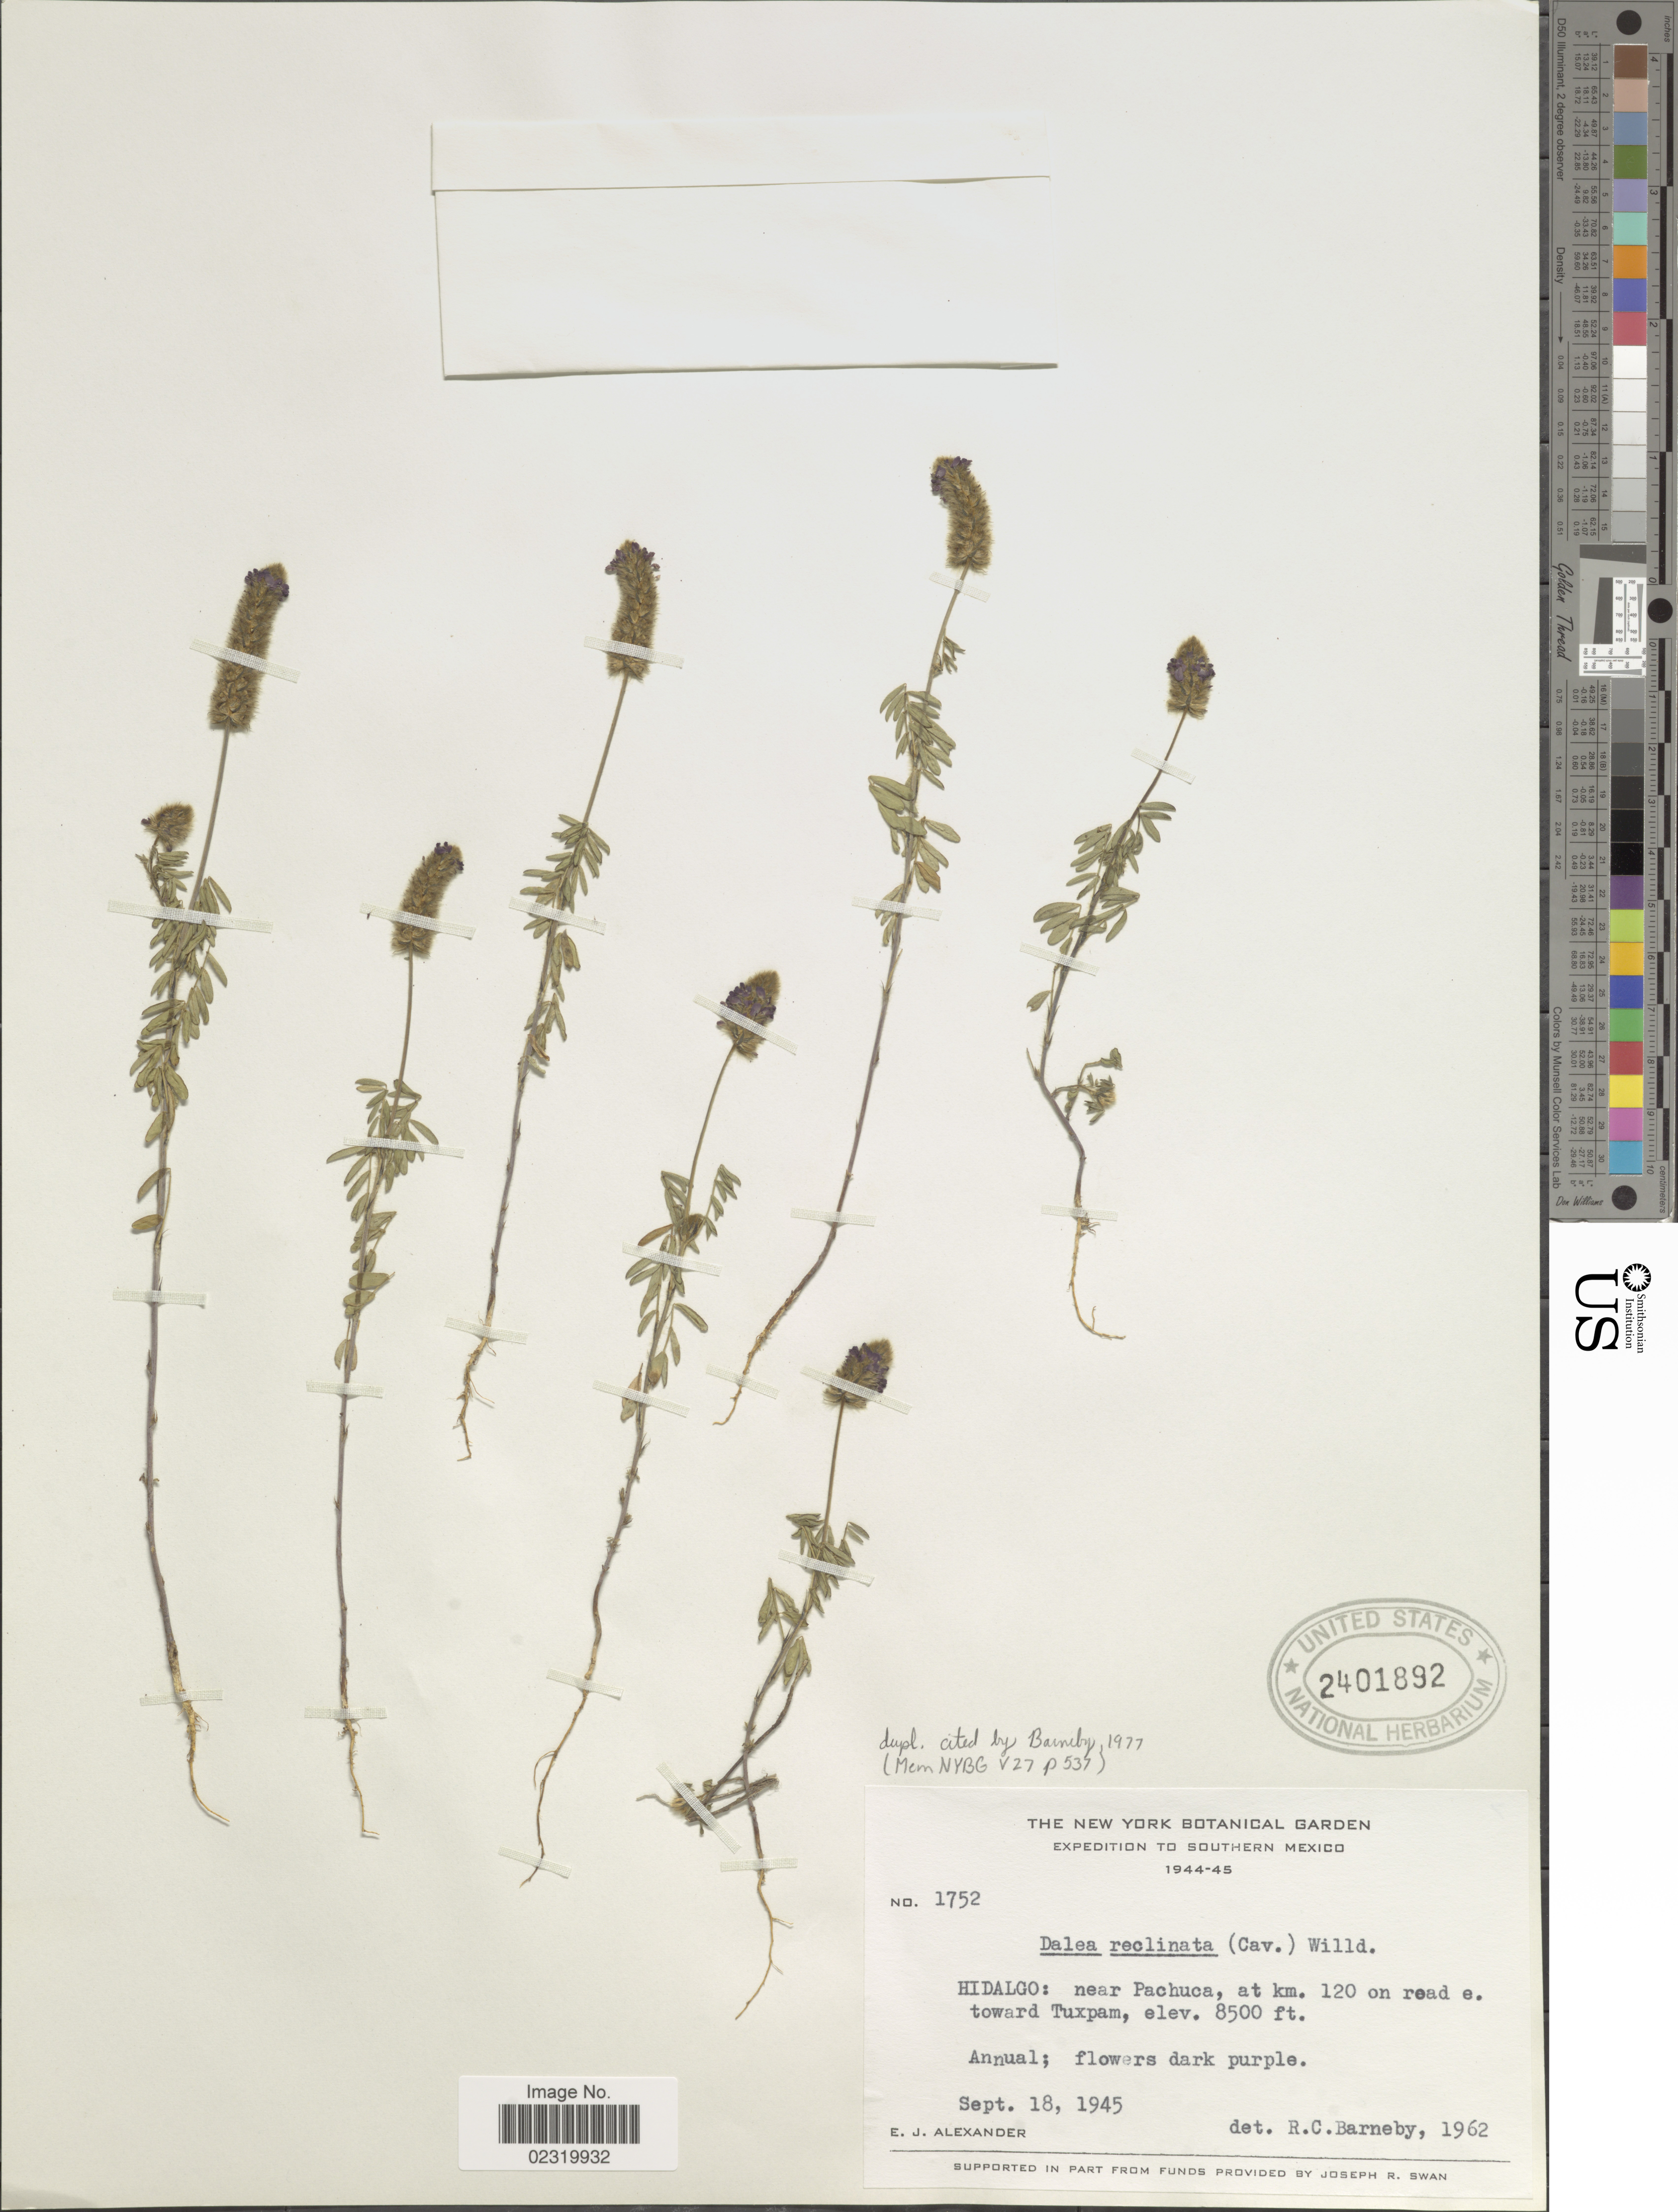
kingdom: Plantae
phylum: Tracheophyta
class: Magnoliopsida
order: Fabales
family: Fabaceae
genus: Dalea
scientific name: Dalea reclinata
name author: (Cav.) Willd.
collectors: E. J. Alexander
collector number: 1752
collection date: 1945-09-18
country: Mexico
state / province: Hidalgo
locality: Near Pachuca, at km. 120 on road e. toward Tuxpam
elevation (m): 2591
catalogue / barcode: US 2401892